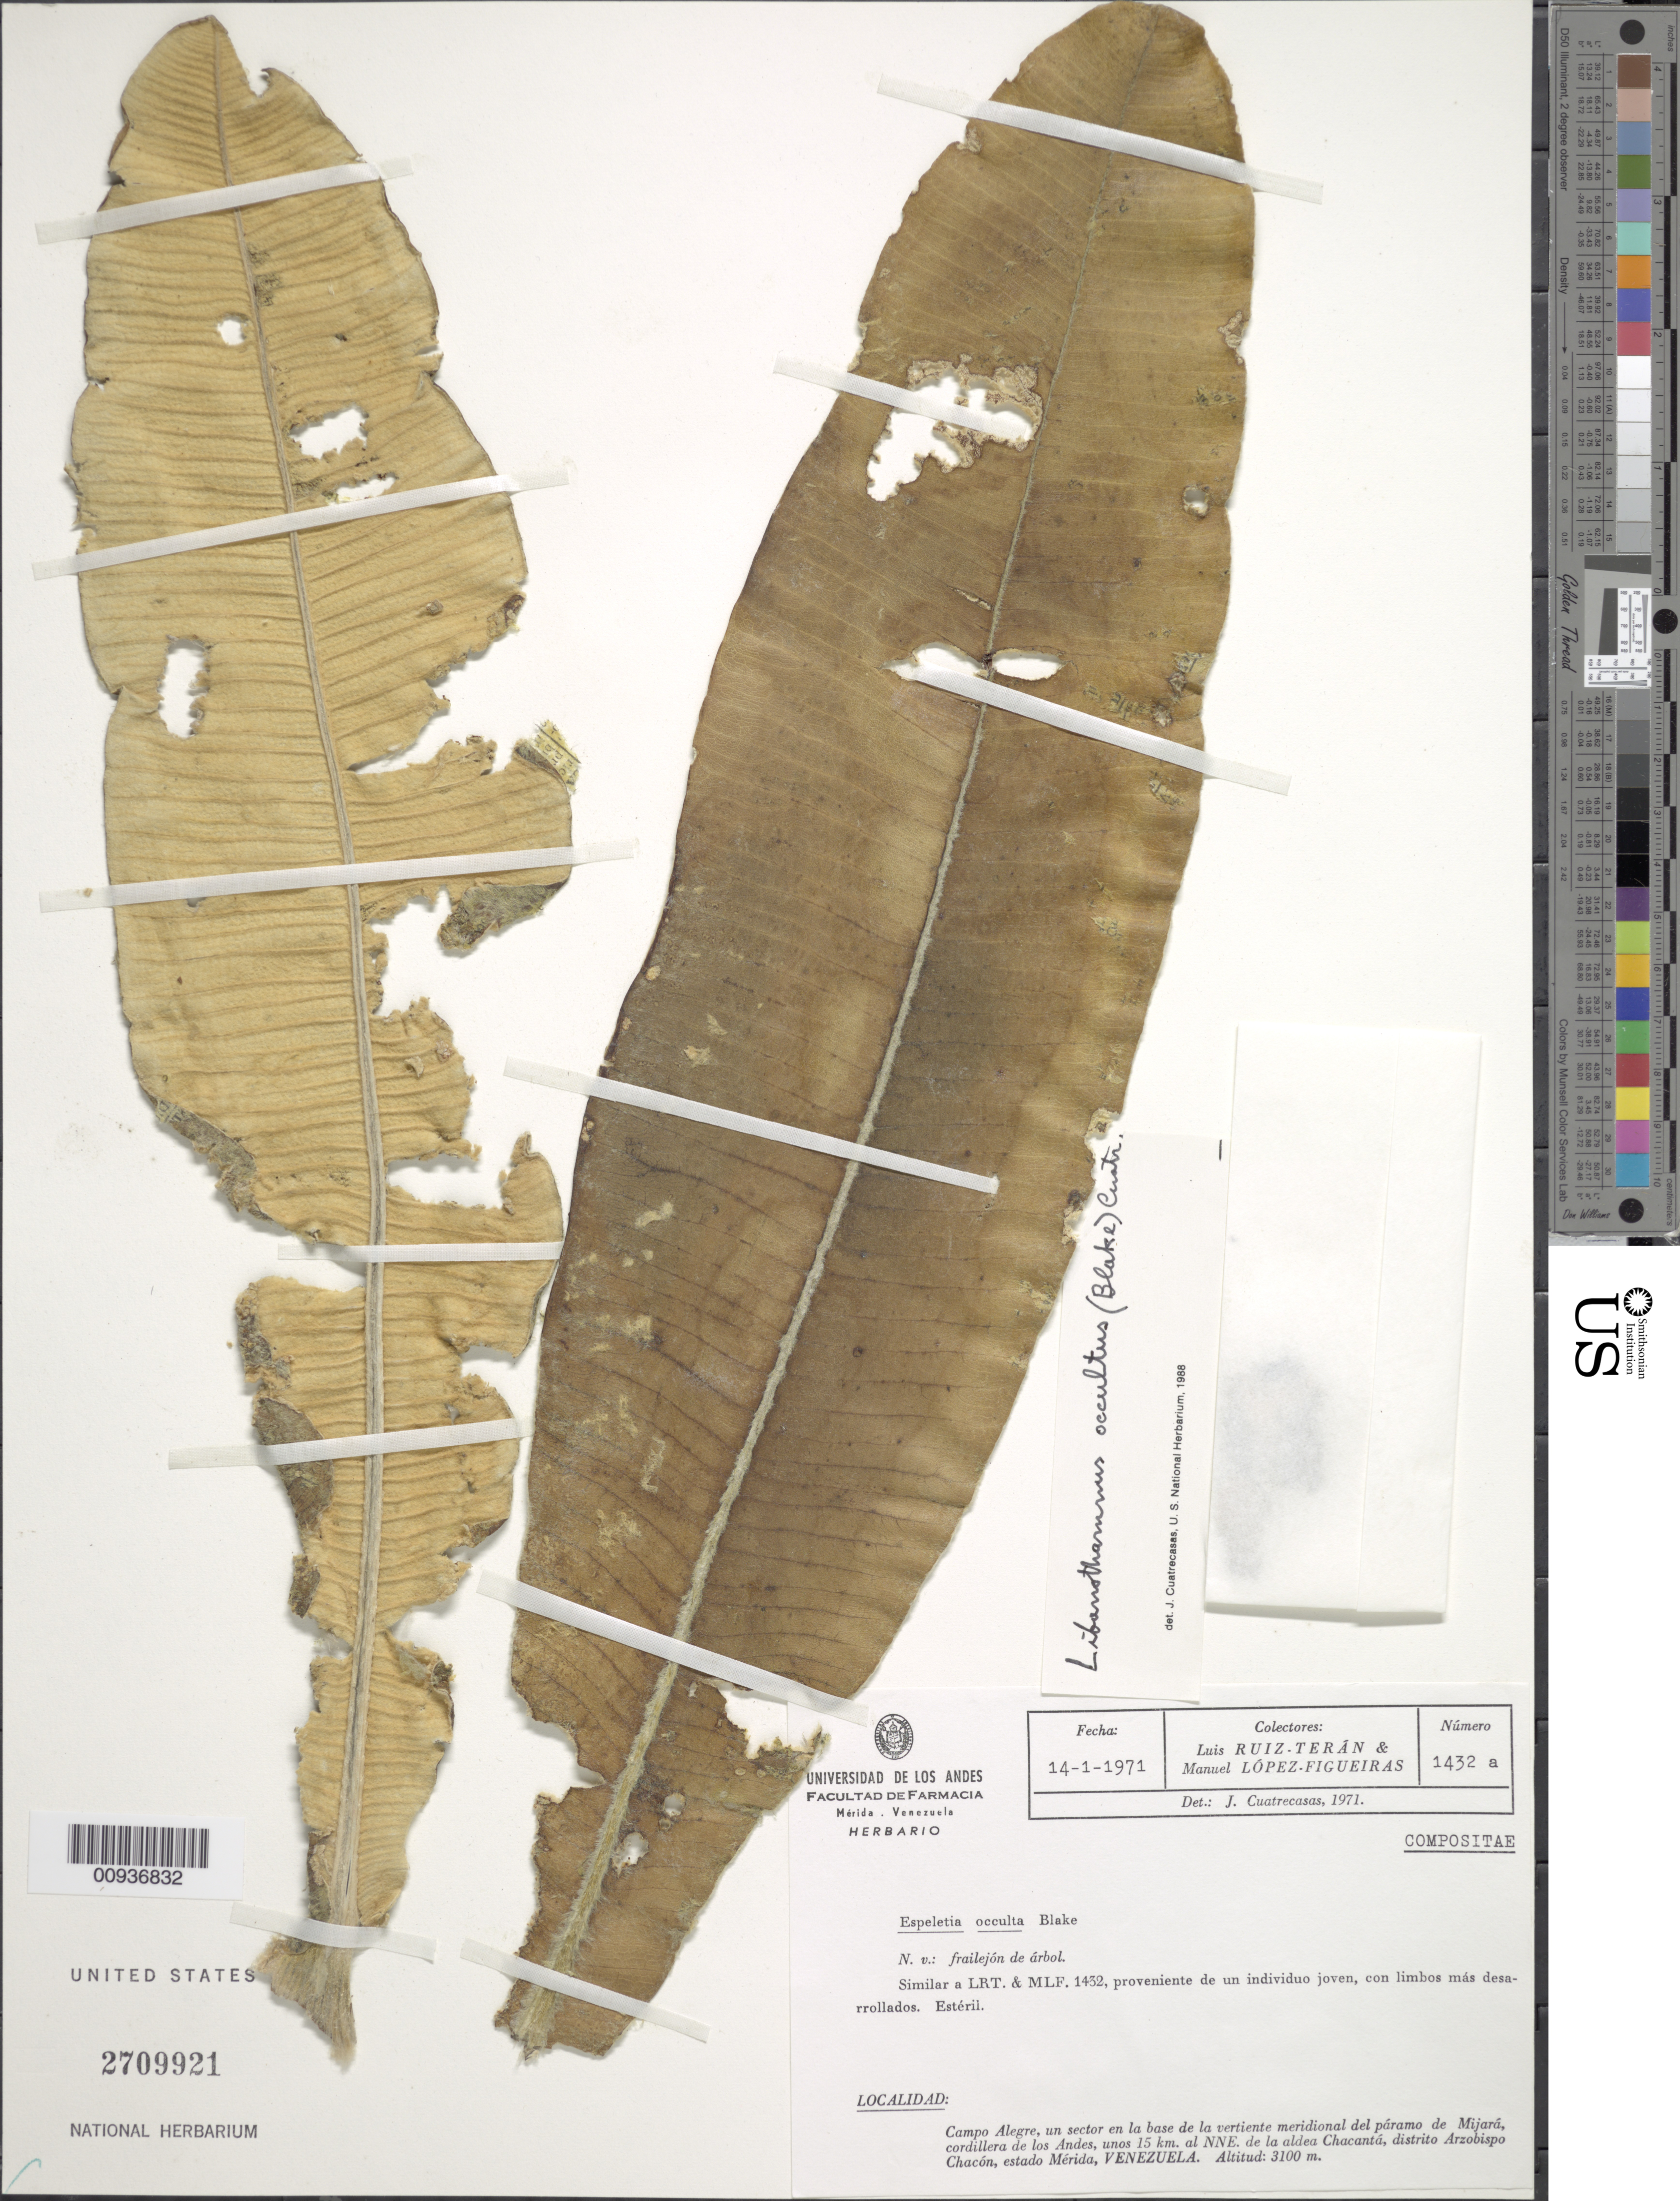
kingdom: Plantae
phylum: Tracheophyta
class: Magnoliopsida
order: Asterales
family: Asteraceae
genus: Libanothamnus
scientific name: Libanothamnus occultus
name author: (S.F. Blake) Cuatrec.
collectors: L. E. Ruíz-Terán & M. López Figueiras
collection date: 1971-01-14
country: Venezuela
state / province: Mérida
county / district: Arzobispo Chacón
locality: Campo Alegre, un sectro en la base de la vertiente meridional del páramo de Mijará, cordillera de los Andes, unos 15 km al NNE de la aldea Chacantá.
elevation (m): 3100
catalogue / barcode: US 2709921